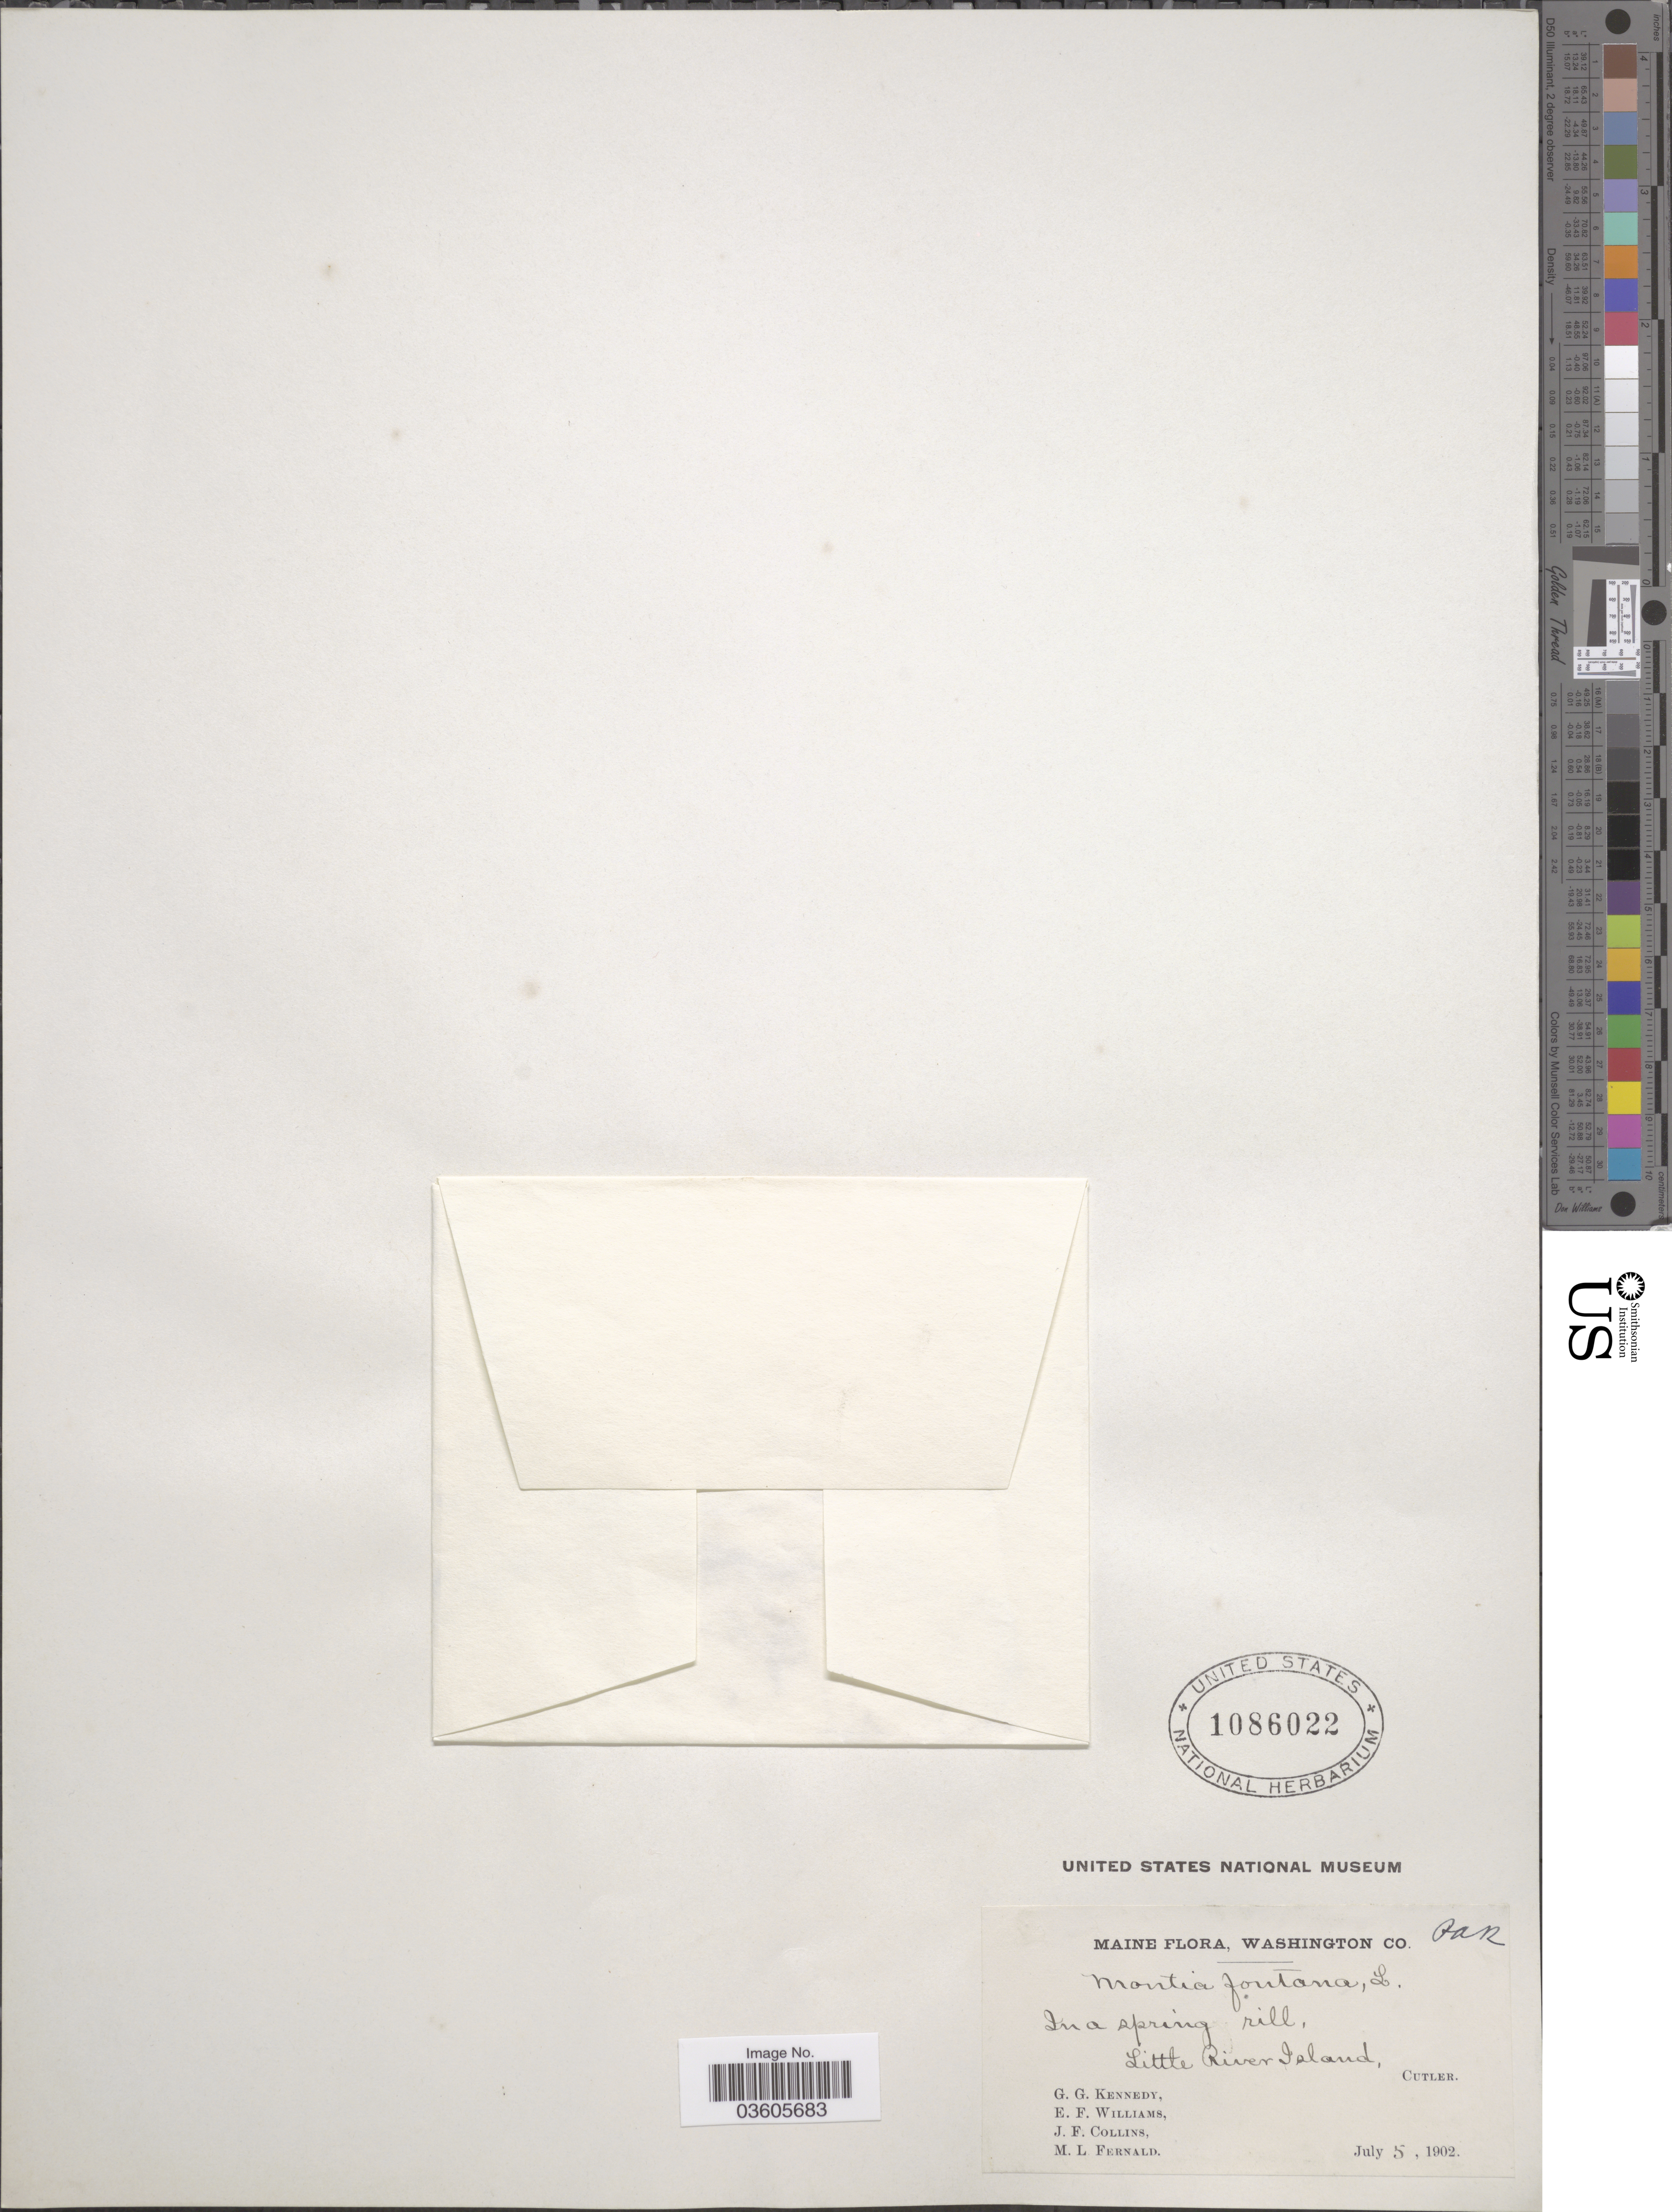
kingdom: Plantae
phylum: Tracheophyta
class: Magnoliopsida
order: Caryophyllales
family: Montiaceae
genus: Montia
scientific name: Montia fontana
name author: L.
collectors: G. Kennedy, E. Williams, J. Collins & M. L. Fernald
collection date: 1902-07-05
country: United States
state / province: Maine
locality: Washington Co. Little River Island, Cutler.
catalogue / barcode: US 1086022